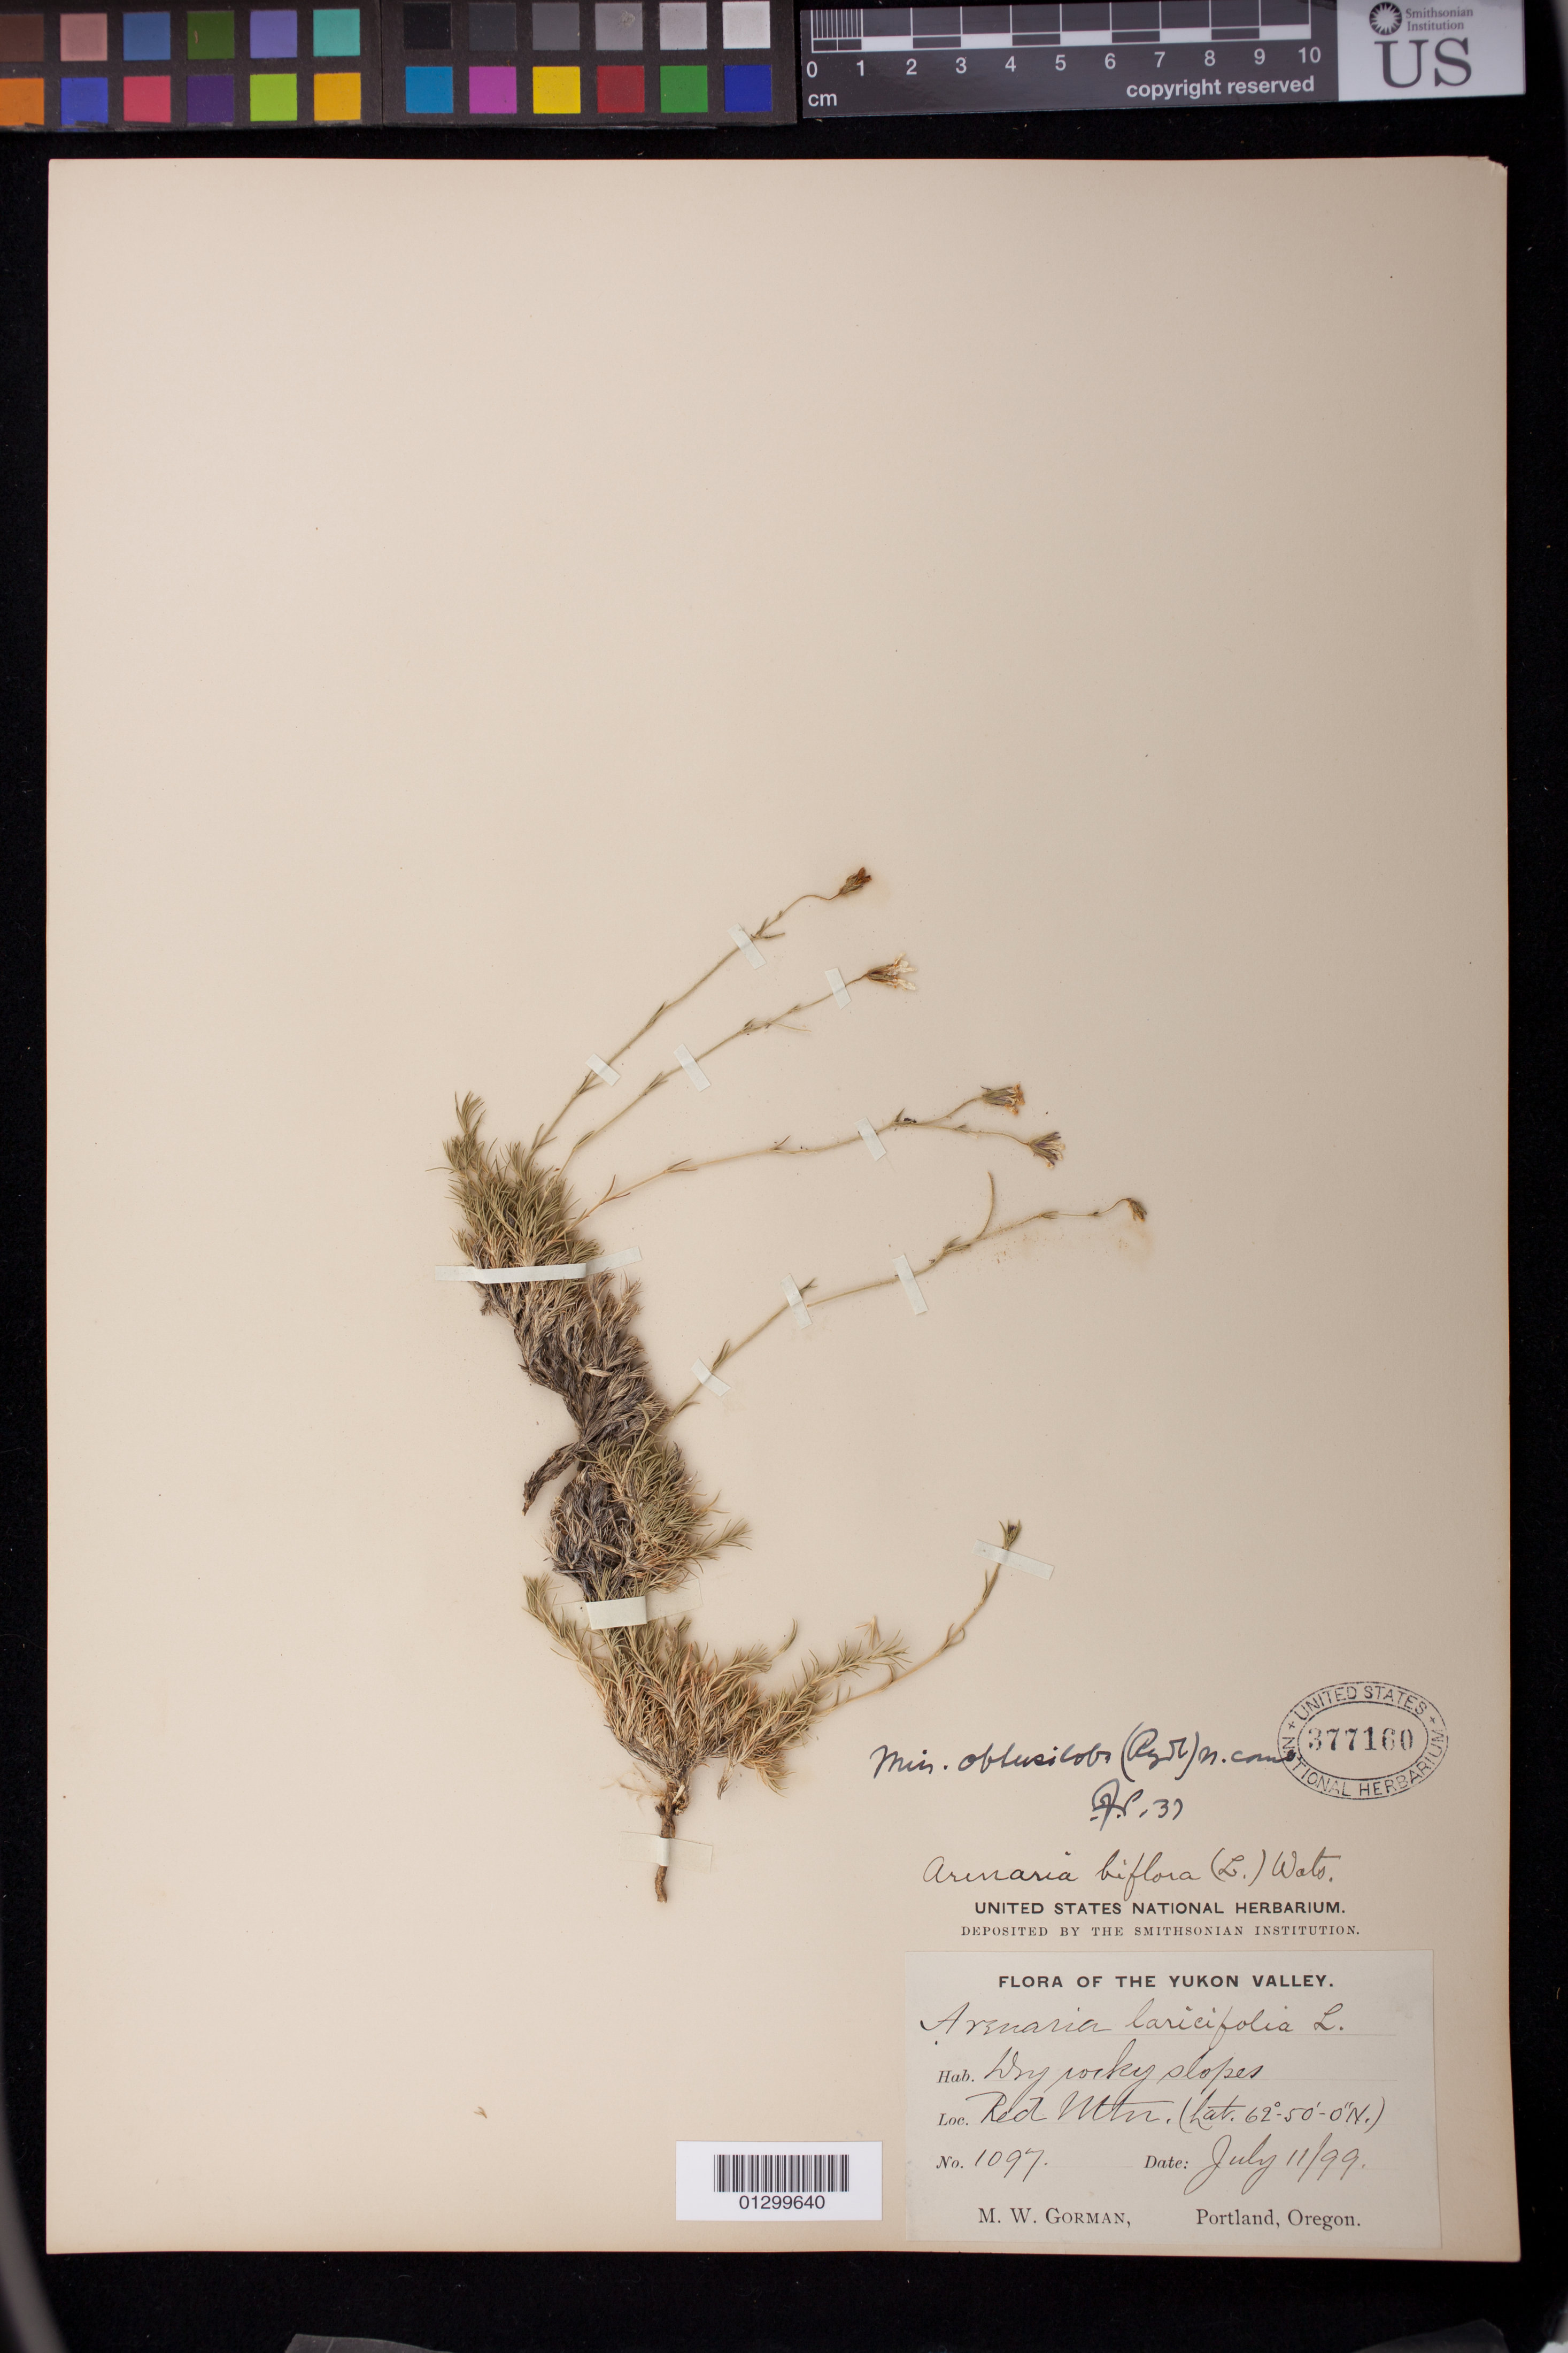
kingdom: Plantae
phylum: Tracheophyta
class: Magnoliopsida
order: Caryophyllales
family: Caryophyllaceae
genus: Cherleria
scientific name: Cherleria yukonensis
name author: (Hultén) A.J. Moore & Dillenb.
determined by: Strong, Mark T., (BOT), Smithsonian Institution - National Museum of Natural History (UNITED STATES)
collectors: M. W. Gorman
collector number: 1097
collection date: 1899-07-11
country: Canada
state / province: Yukon Territory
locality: Red Mountain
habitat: Dry rocky slopes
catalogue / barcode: US 377160